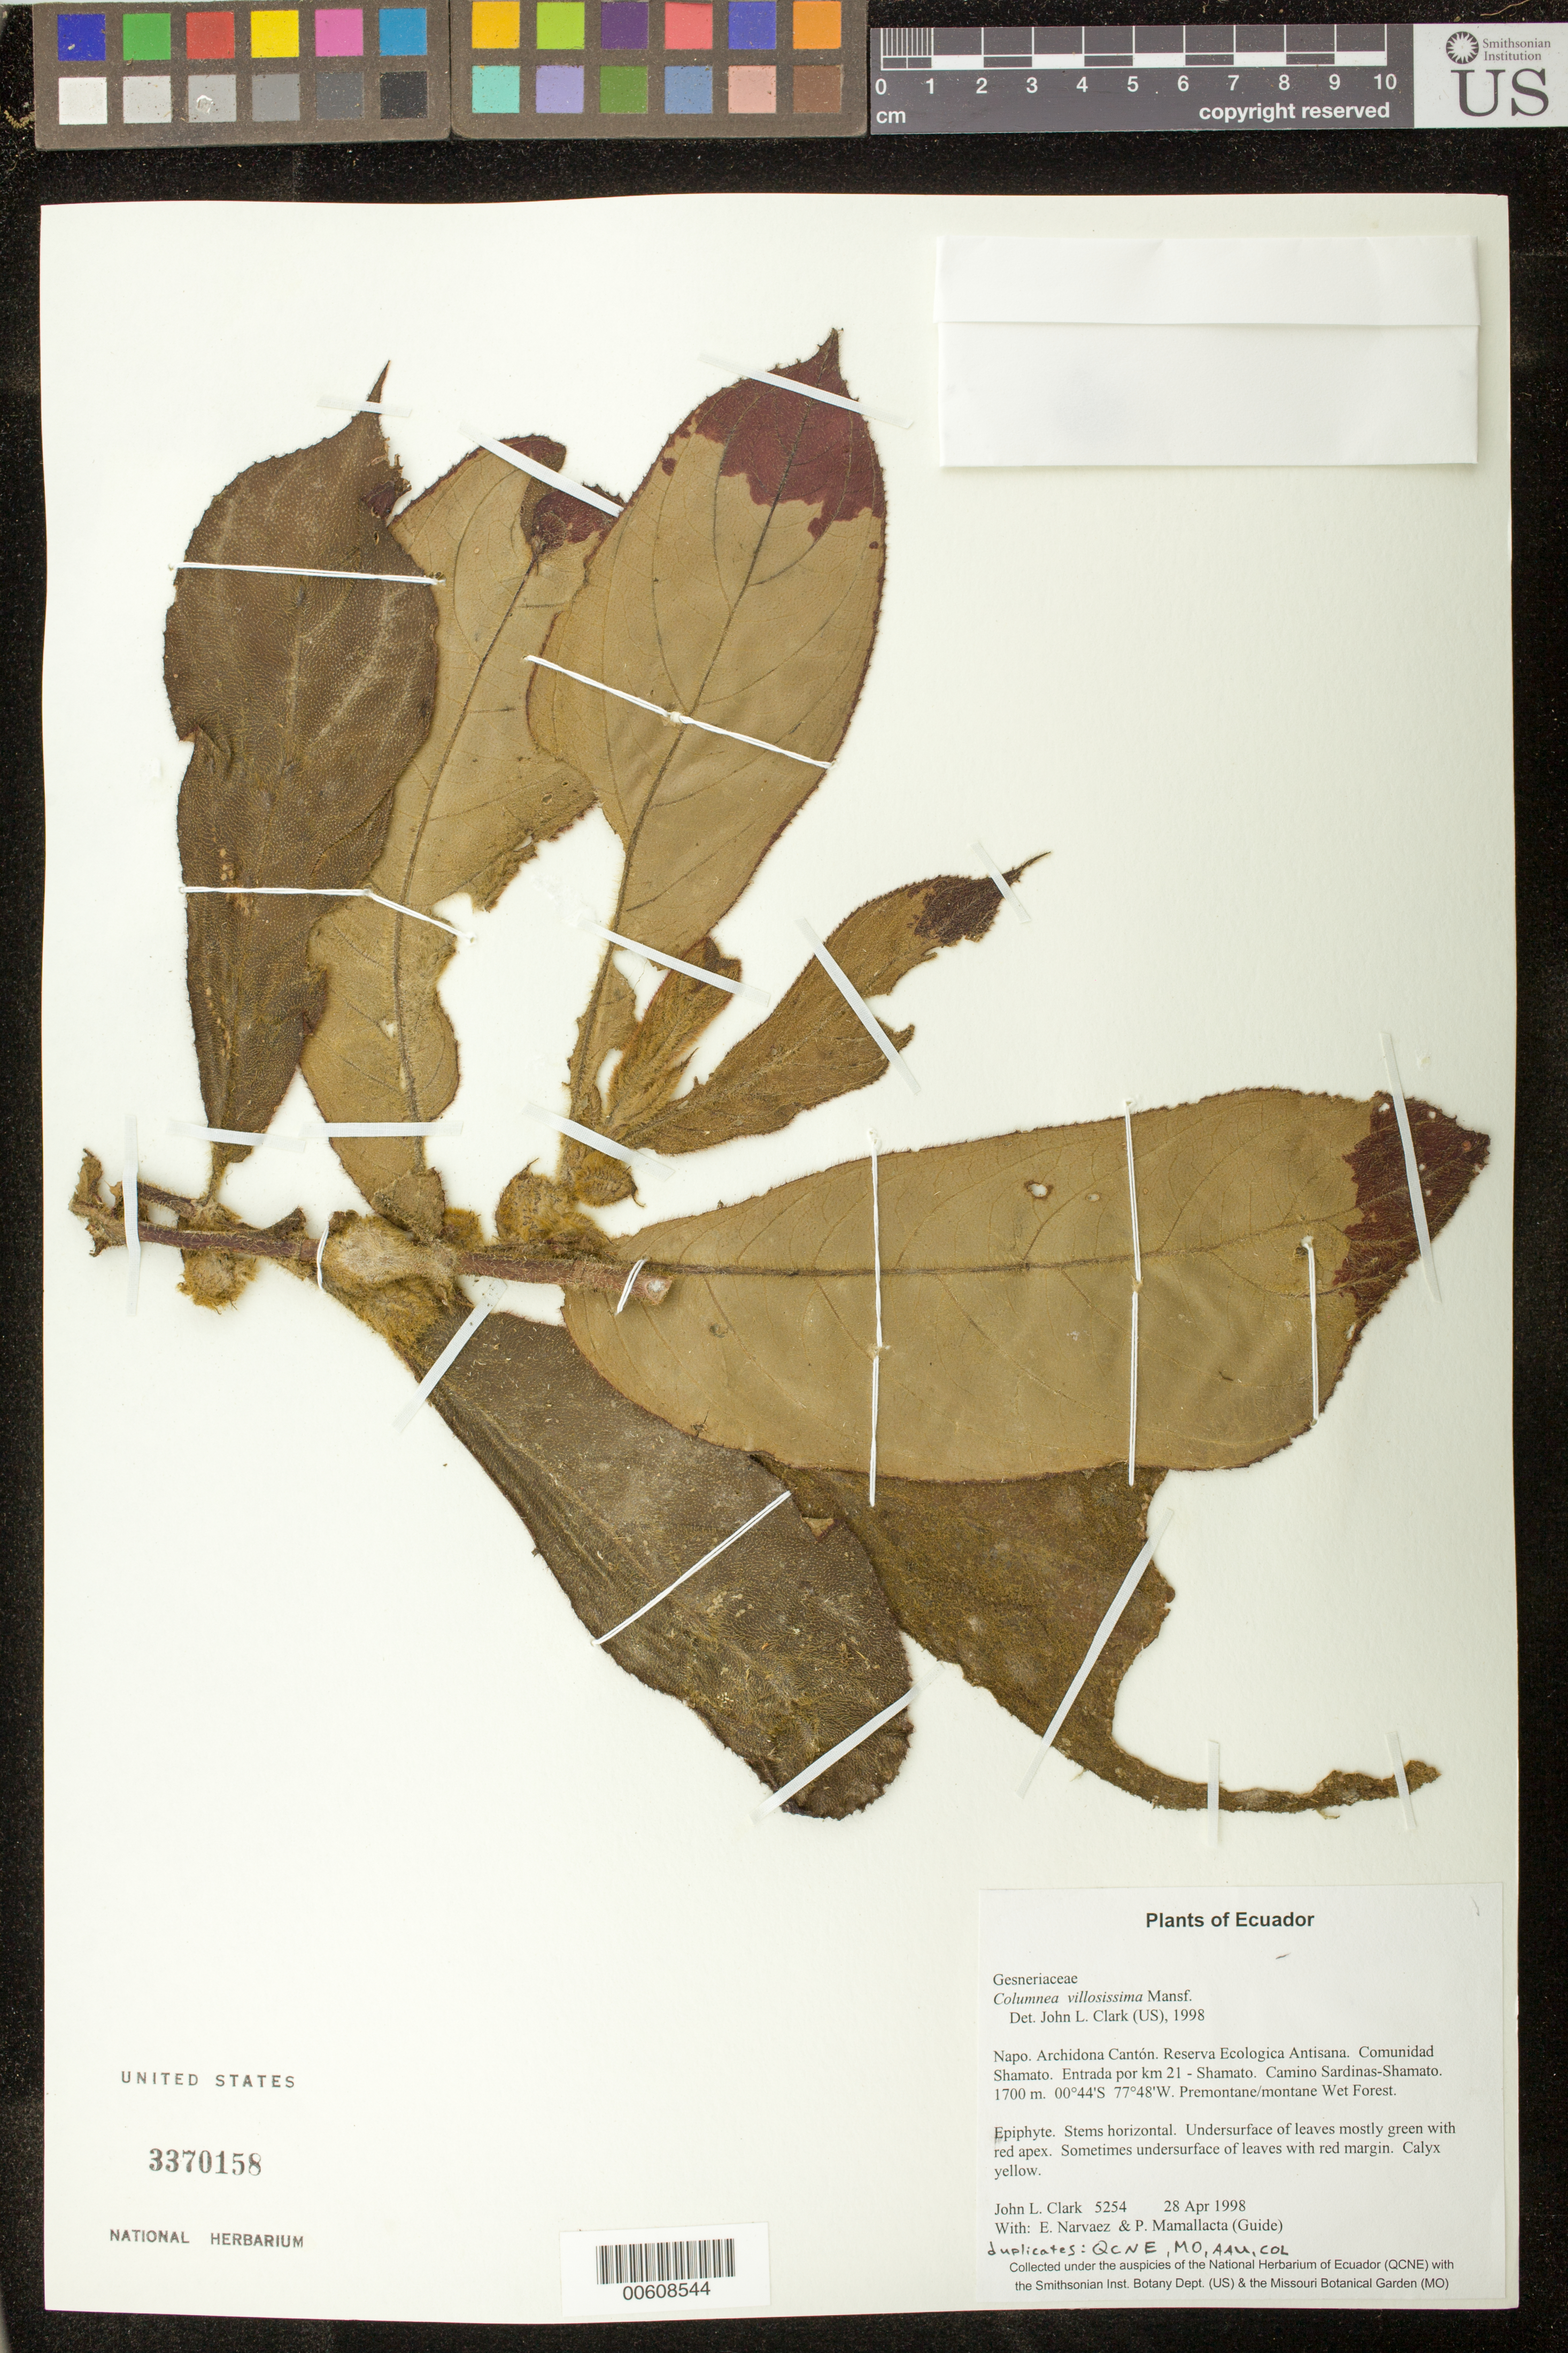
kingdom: Plantae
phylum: Tracheophyta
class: Magnoliopsida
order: Lamiales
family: Gesneriaceae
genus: Columnea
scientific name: Columnea villosissima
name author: Mansf.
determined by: Clark, J. L., (SEL), The Marie Selby Botanical Garden (UNITED STATES)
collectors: J. L. Clark, E. Narváez & P. Mamallacta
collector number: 5254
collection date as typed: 28 Apr 1998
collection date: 1998-04-28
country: Ecuador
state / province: Napo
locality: Archidona Cantón. Reserva Ecologica Antisana. Comunidad Shamato. Entrada por km 21 - Shamato. Camino Sardinas-Shamato.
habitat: Premontane/montane Wet Forest.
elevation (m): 1700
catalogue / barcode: US 3370158